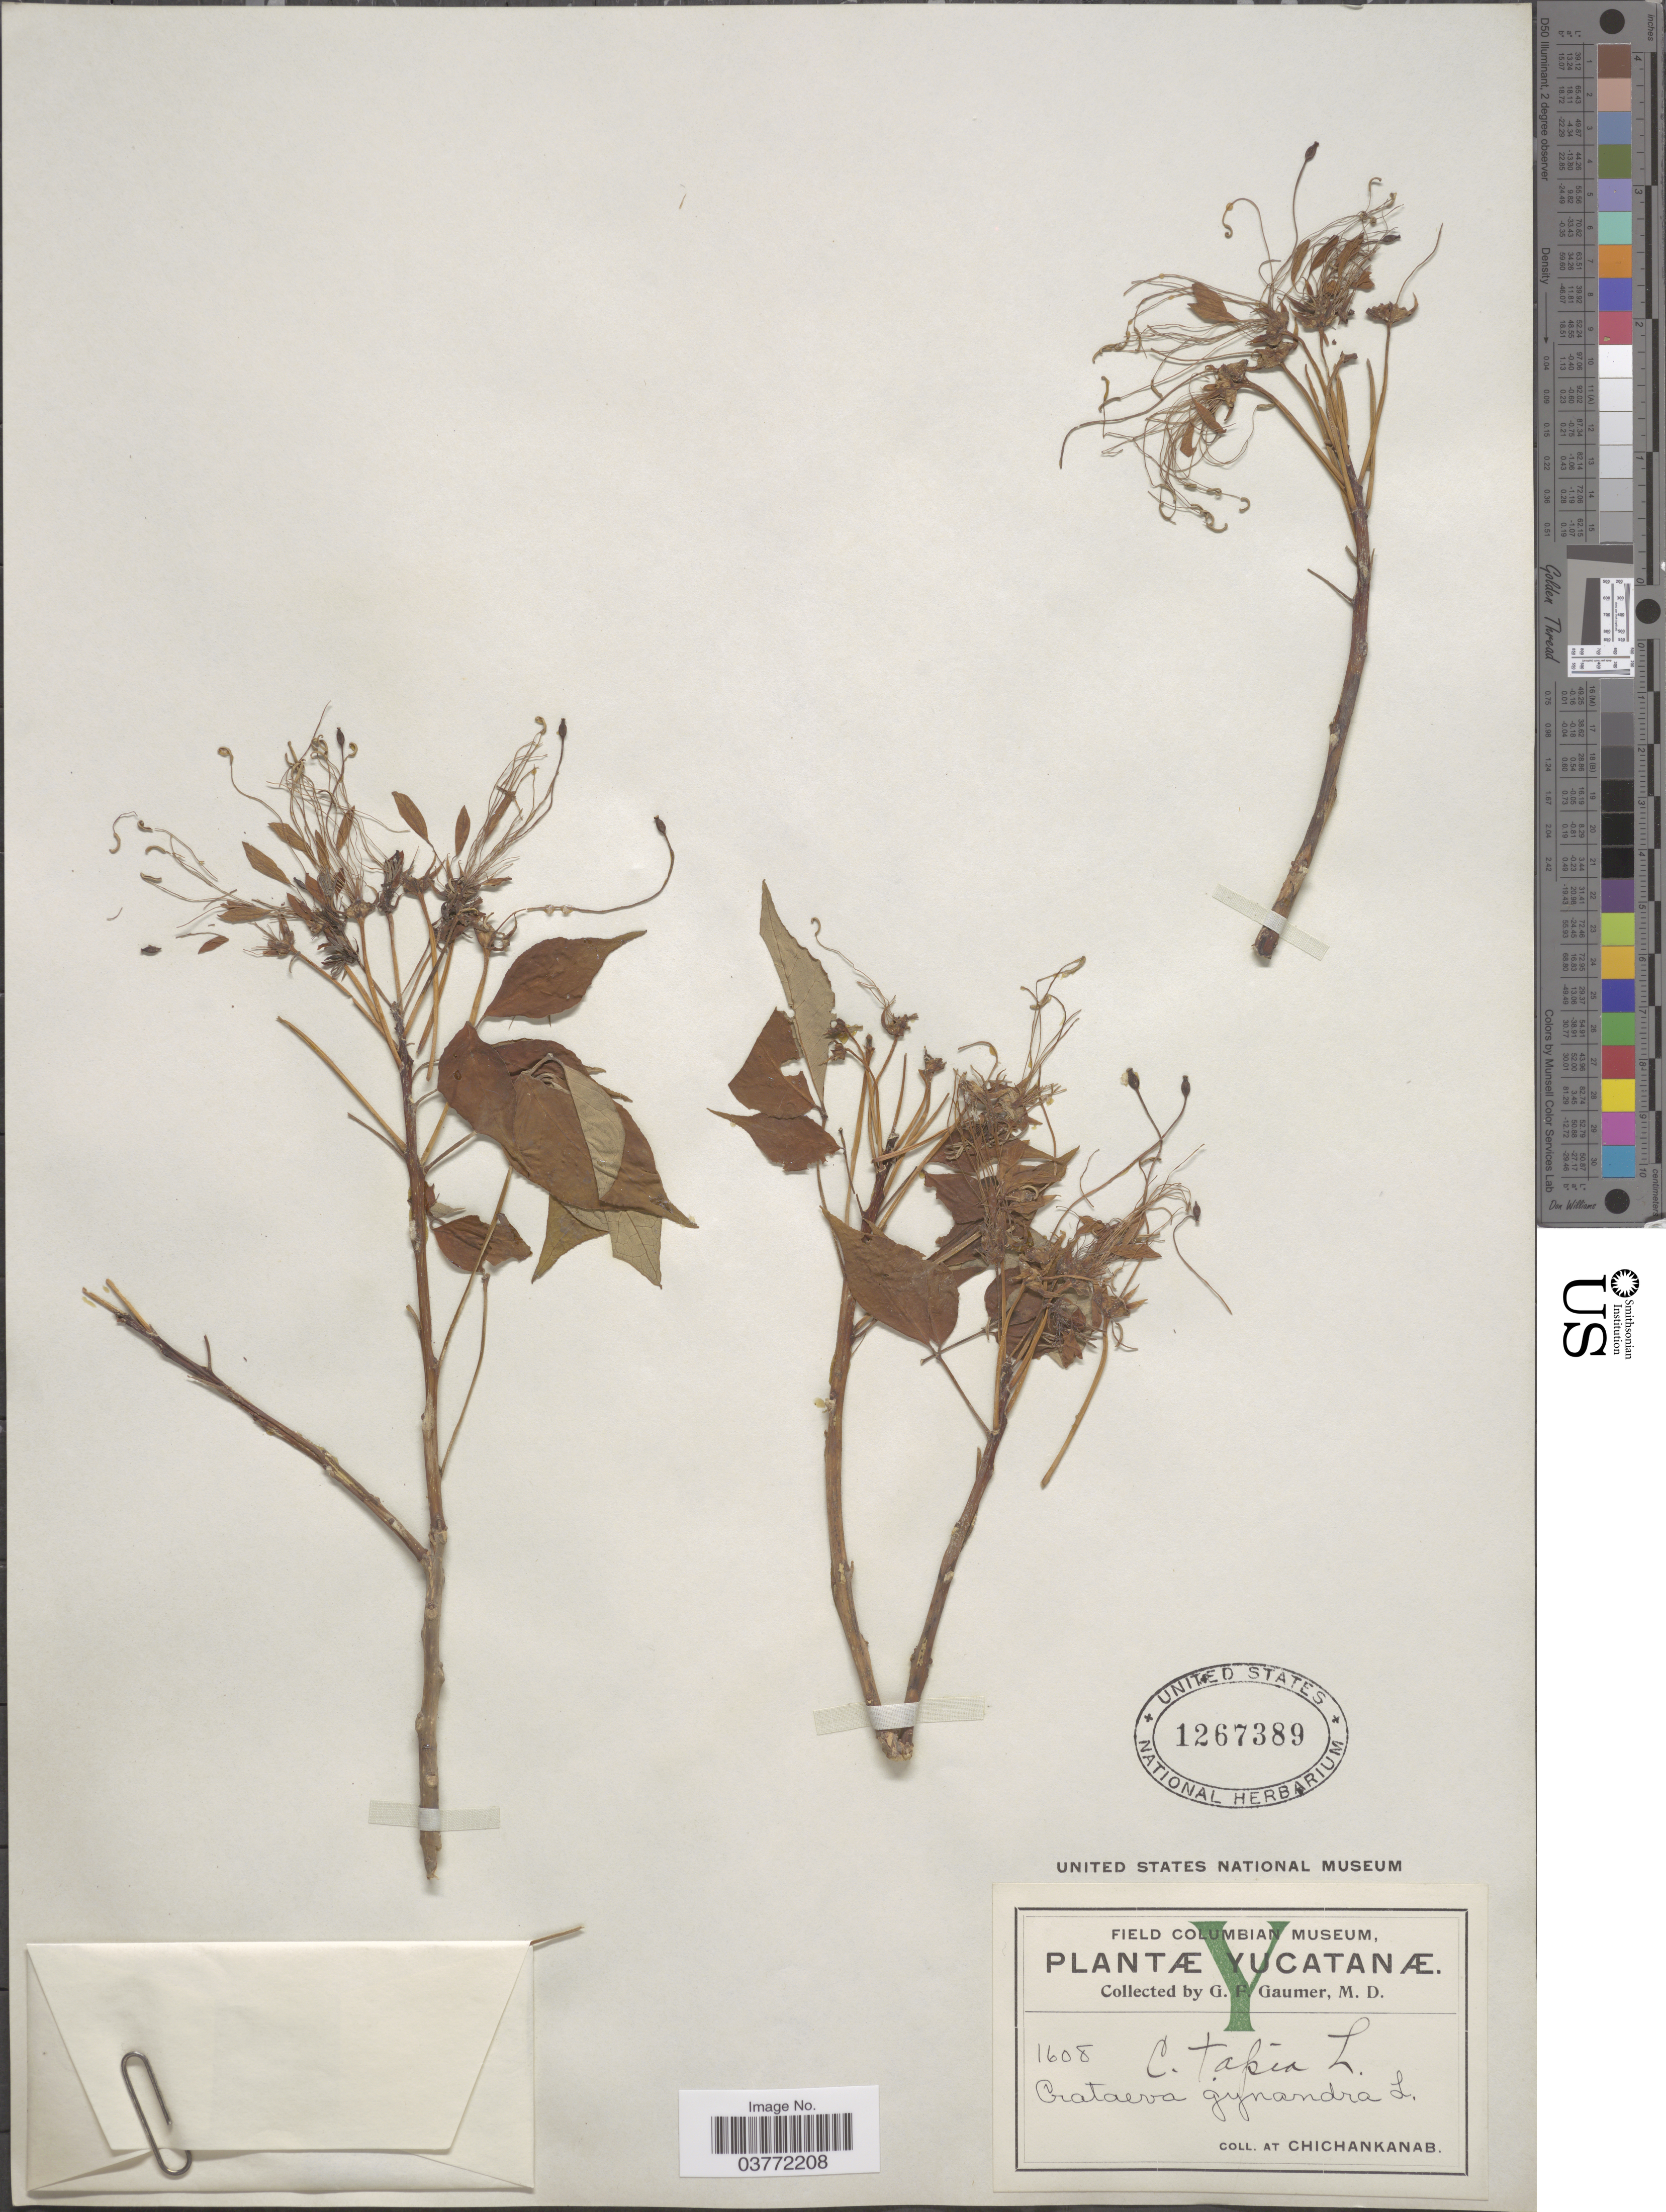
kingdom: Plantae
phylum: Tracheophyta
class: Magnoliopsida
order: Brassicales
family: Capparaceae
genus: Crateva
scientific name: Crateva tapia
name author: L.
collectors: G. F. Gaumer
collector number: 1608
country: Mexico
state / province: Yucatán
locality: Chichankanab.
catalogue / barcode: US 1267389